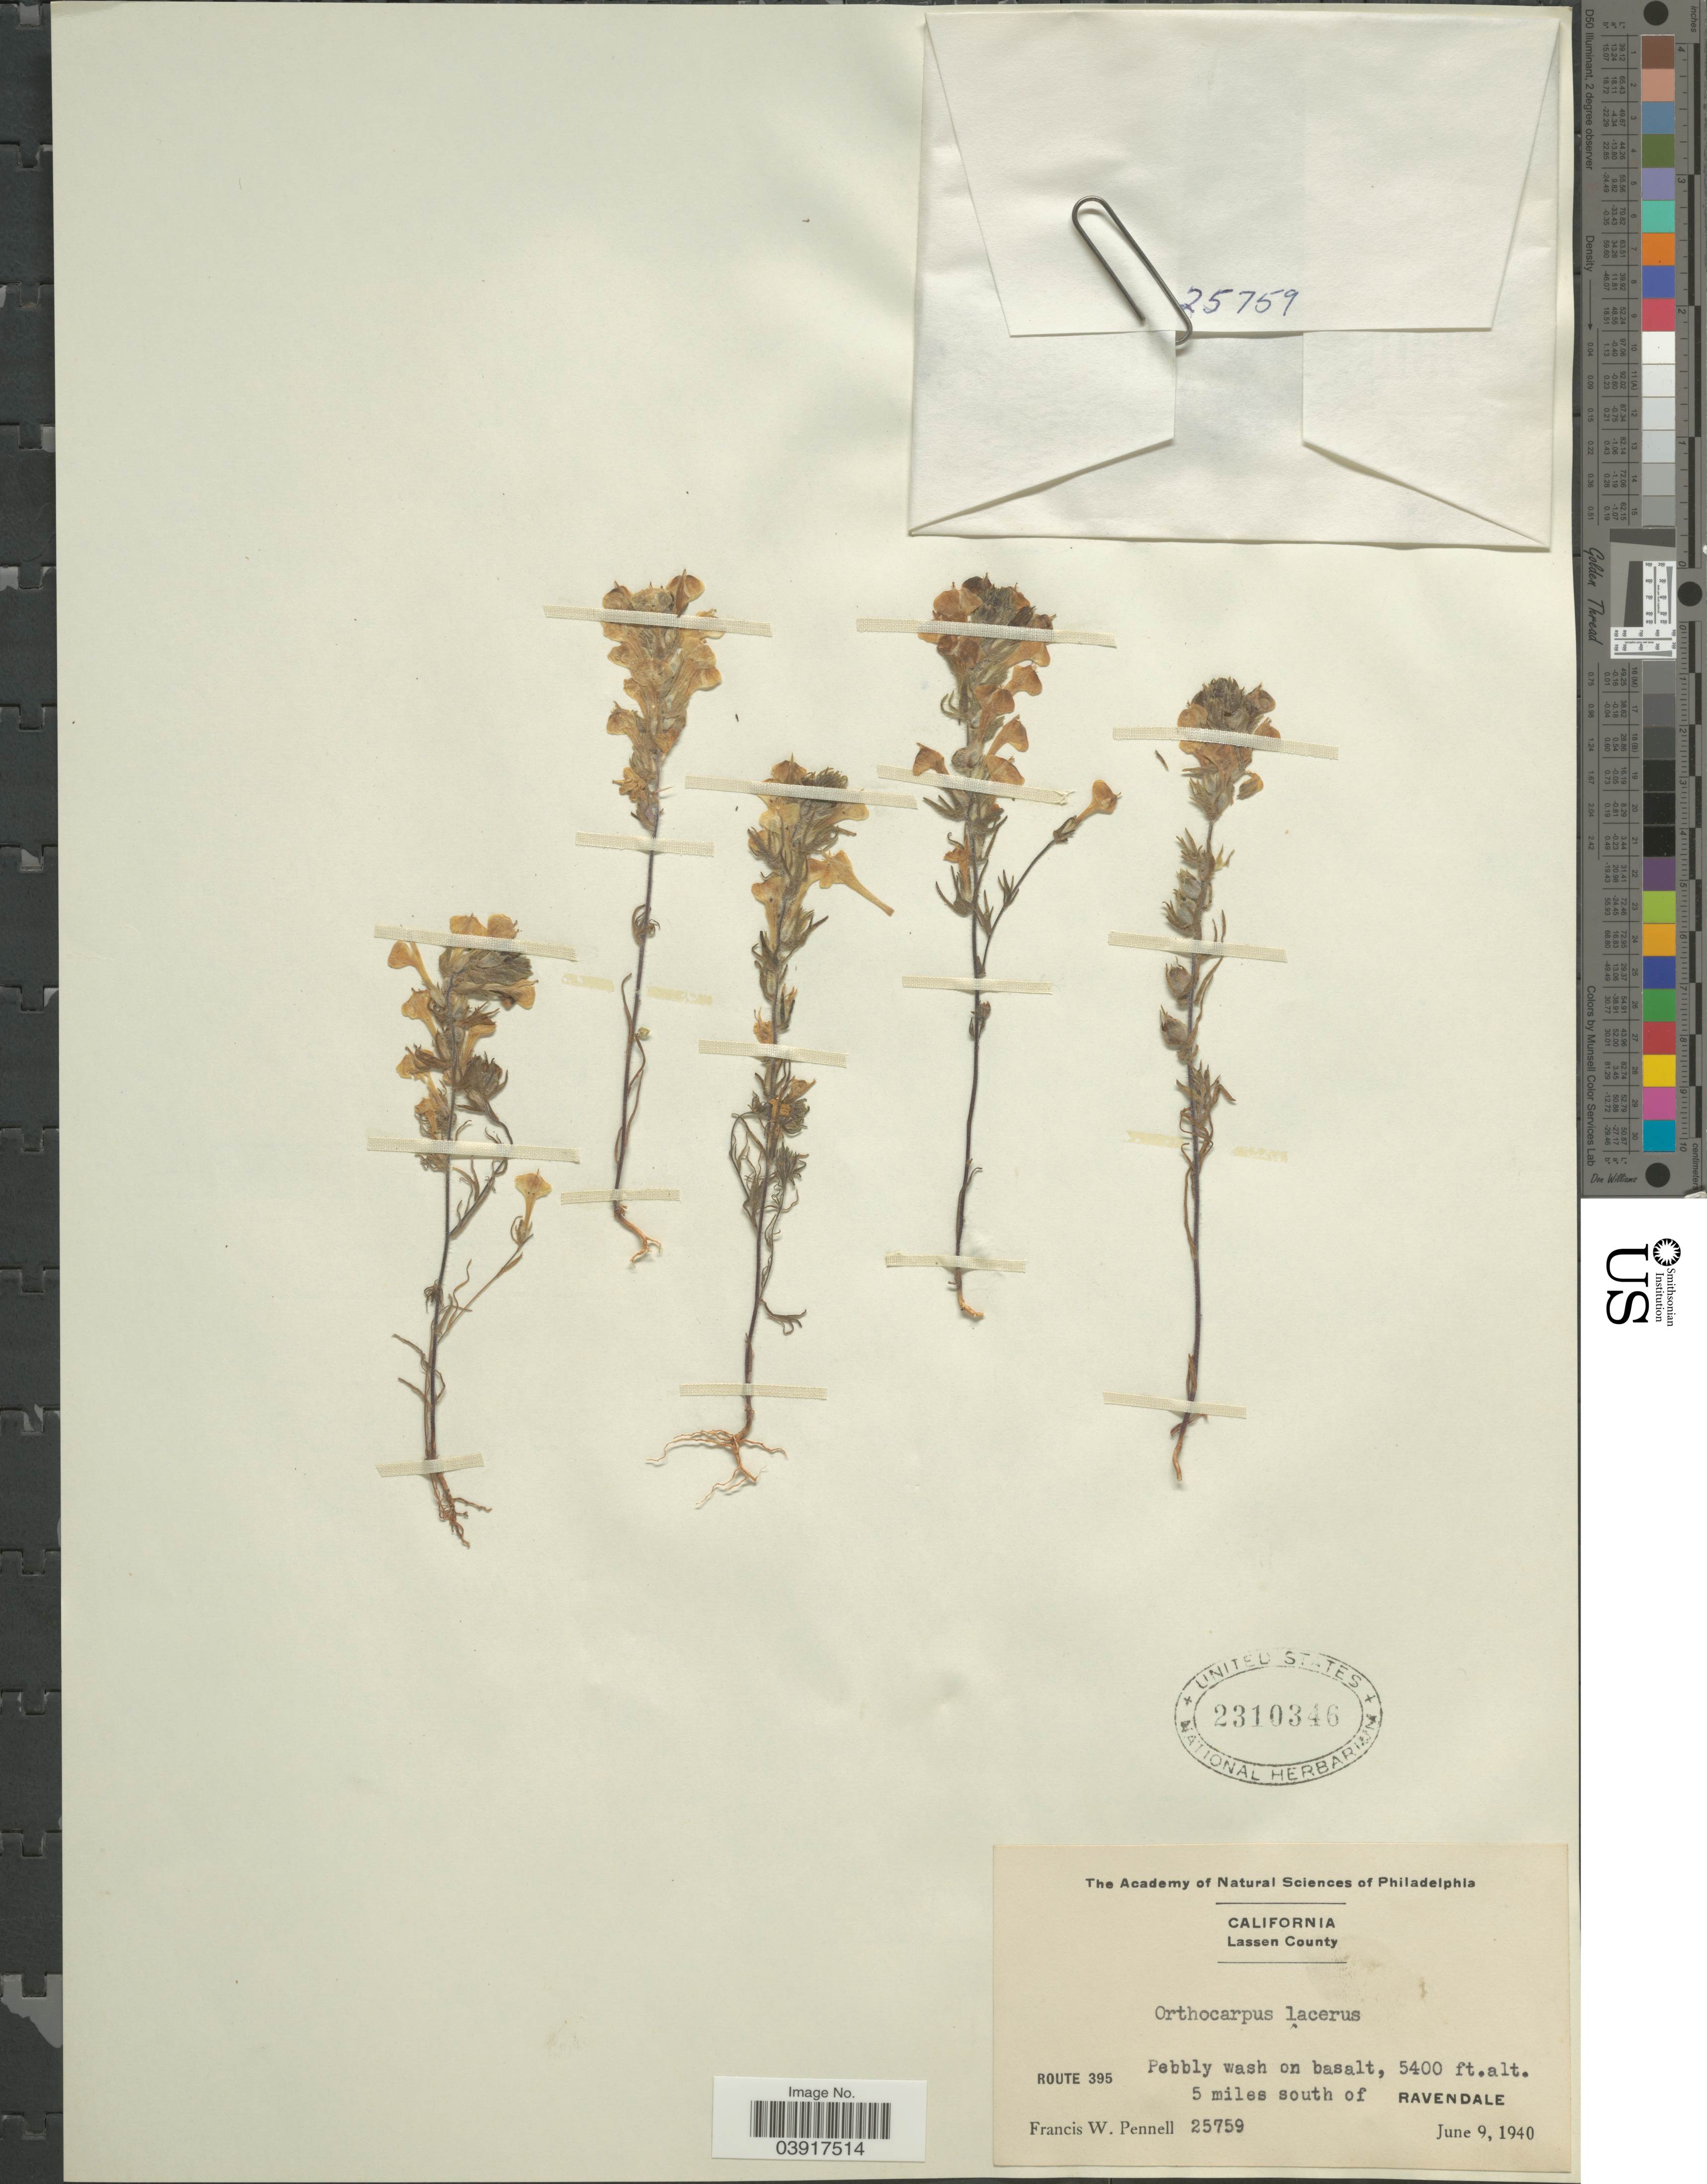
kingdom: Plantae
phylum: Tracheophyta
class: Magnoliopsida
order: Lamiales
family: Orobanchaceae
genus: Orthocarpus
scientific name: Orthocarpus lacerus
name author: Benth.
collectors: F. W. Pennell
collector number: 25759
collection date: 1940-06-09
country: United States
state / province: California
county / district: Lassen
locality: Lassen County. Route 395, 5 miles south of Ravendale.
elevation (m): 1646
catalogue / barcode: US 2310346